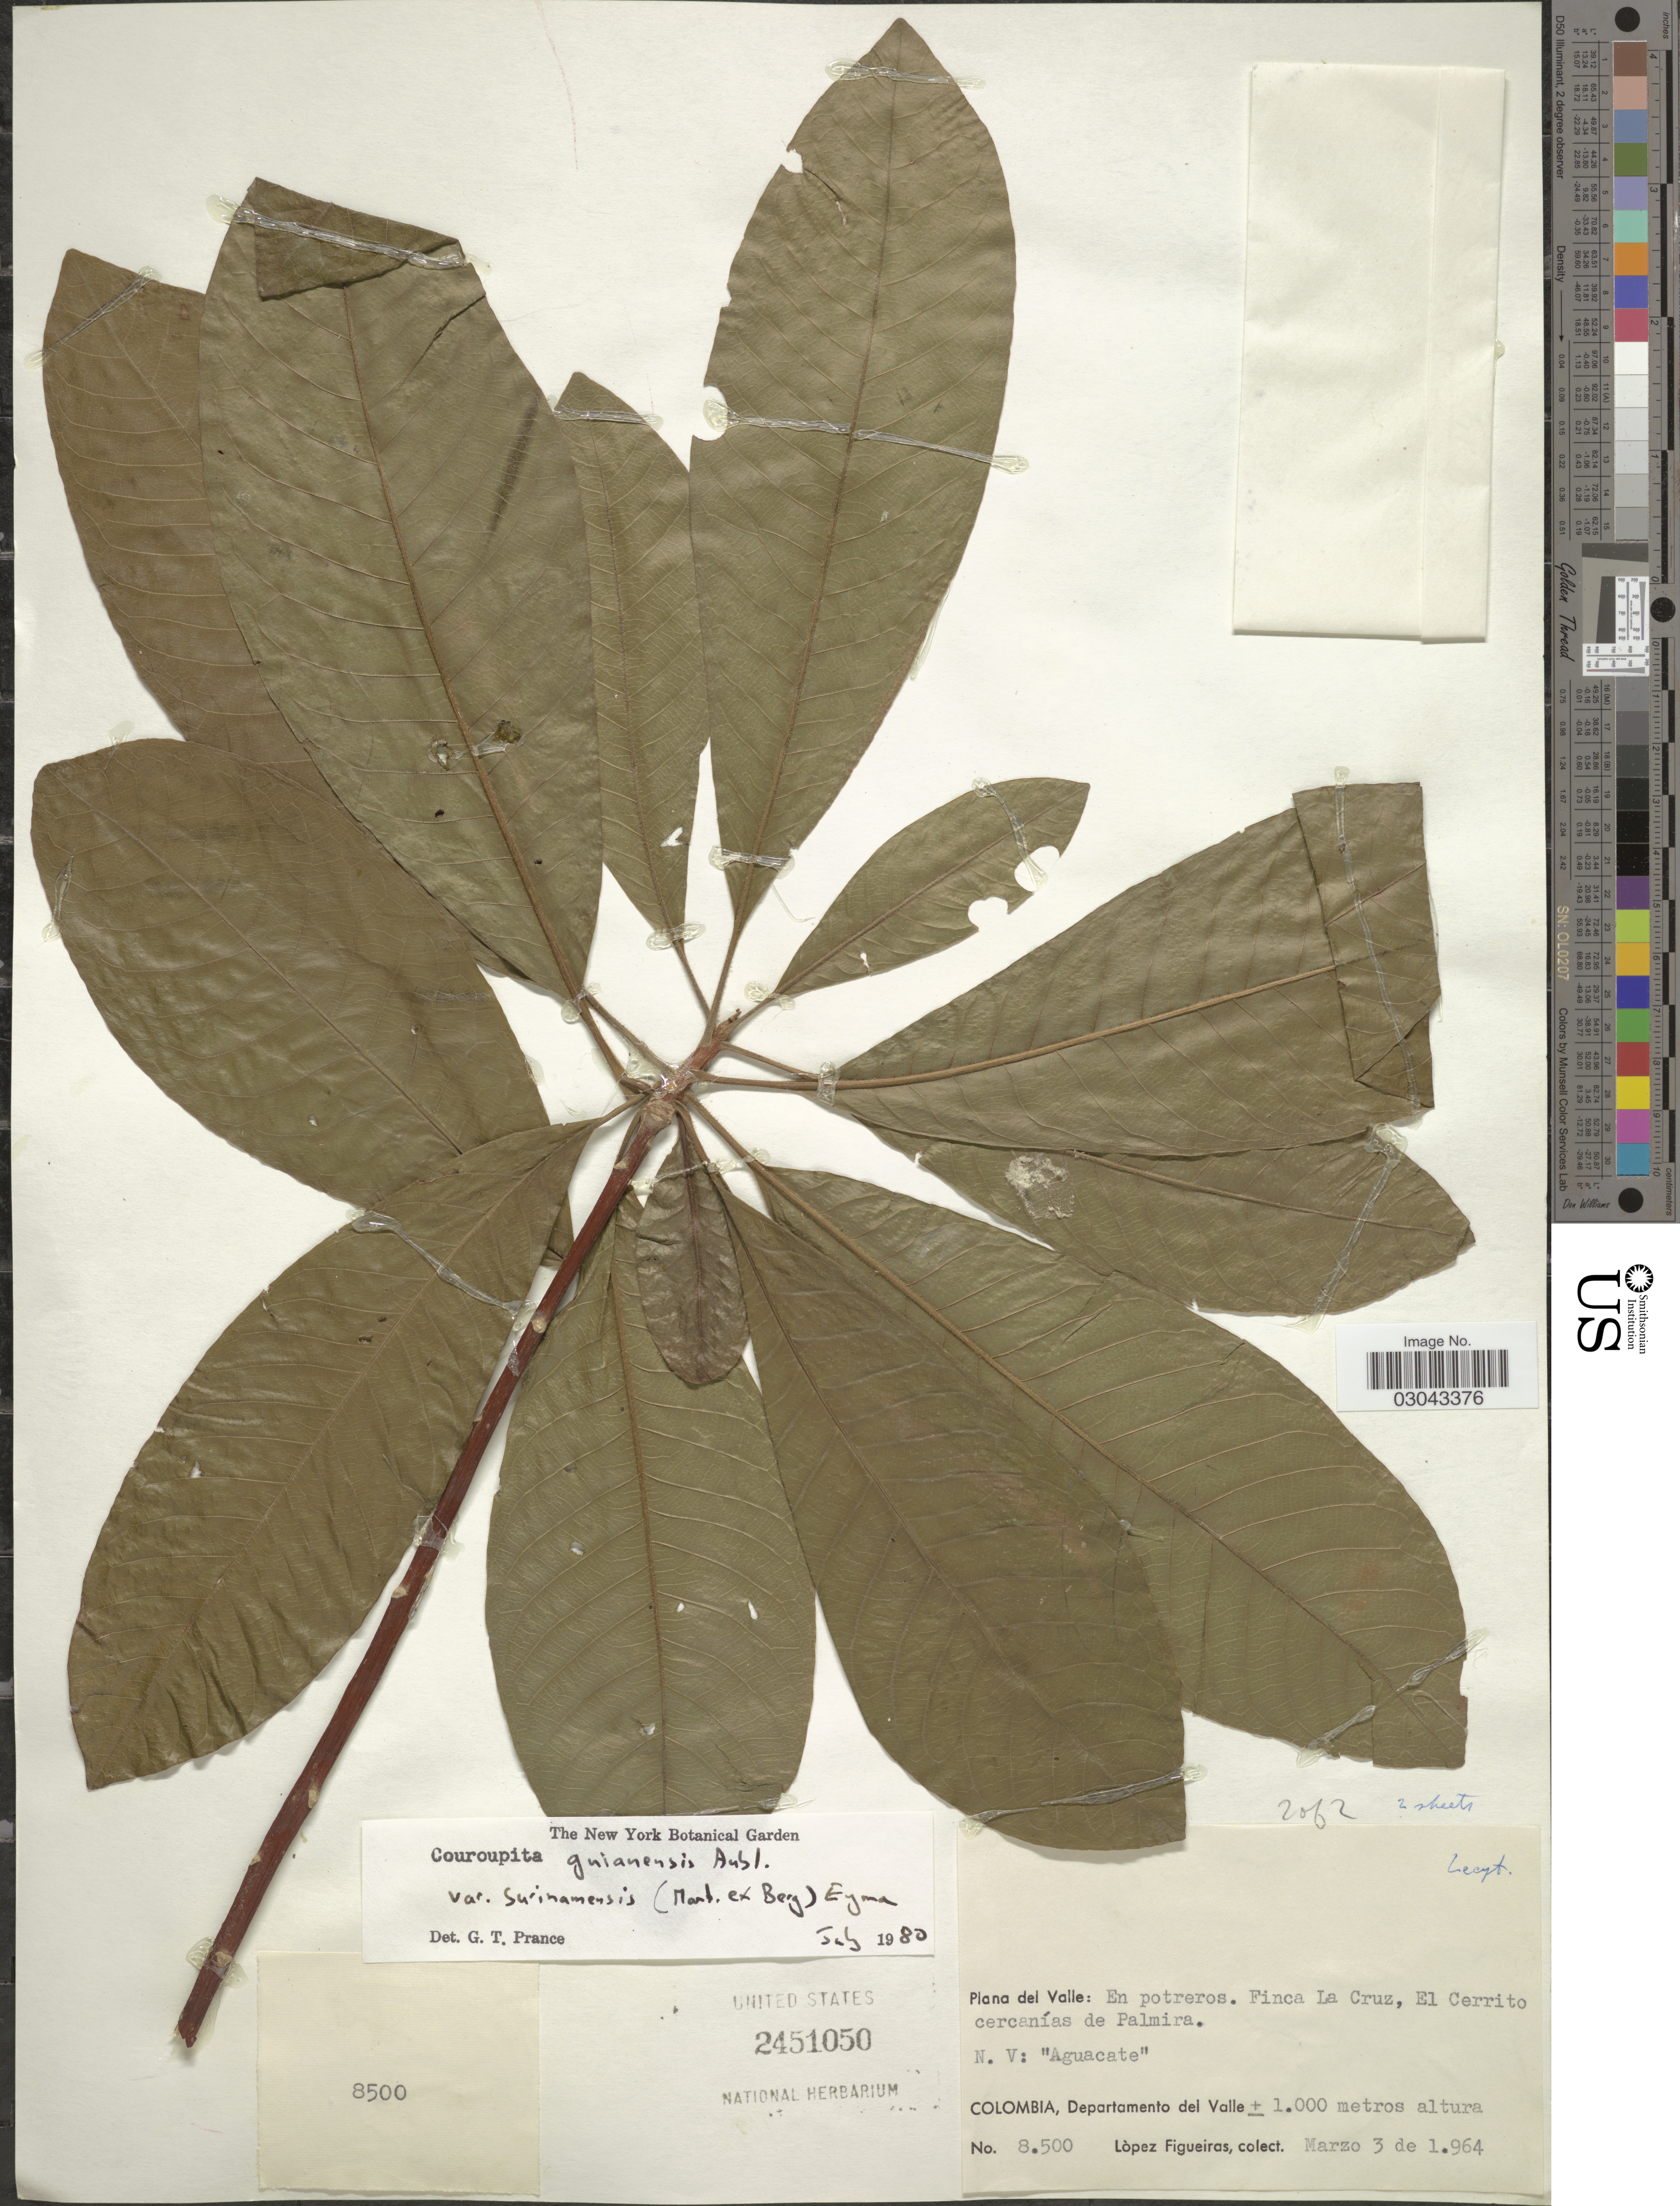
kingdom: Plantae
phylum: Tracheophyta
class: Magnoliopsida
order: Ericales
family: Lecythidaceae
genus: Couroupita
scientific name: Couroupita guianensis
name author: Aubl.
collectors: M. López Figueiras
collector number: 8500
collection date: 1964-03-03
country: Colombia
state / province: Valle del Cauca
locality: Departamento del Valle, Plana del Valle: En potreros, Finca La Cruz, El Cerrito cercanías de Palmira.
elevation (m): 1000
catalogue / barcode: US 2451050